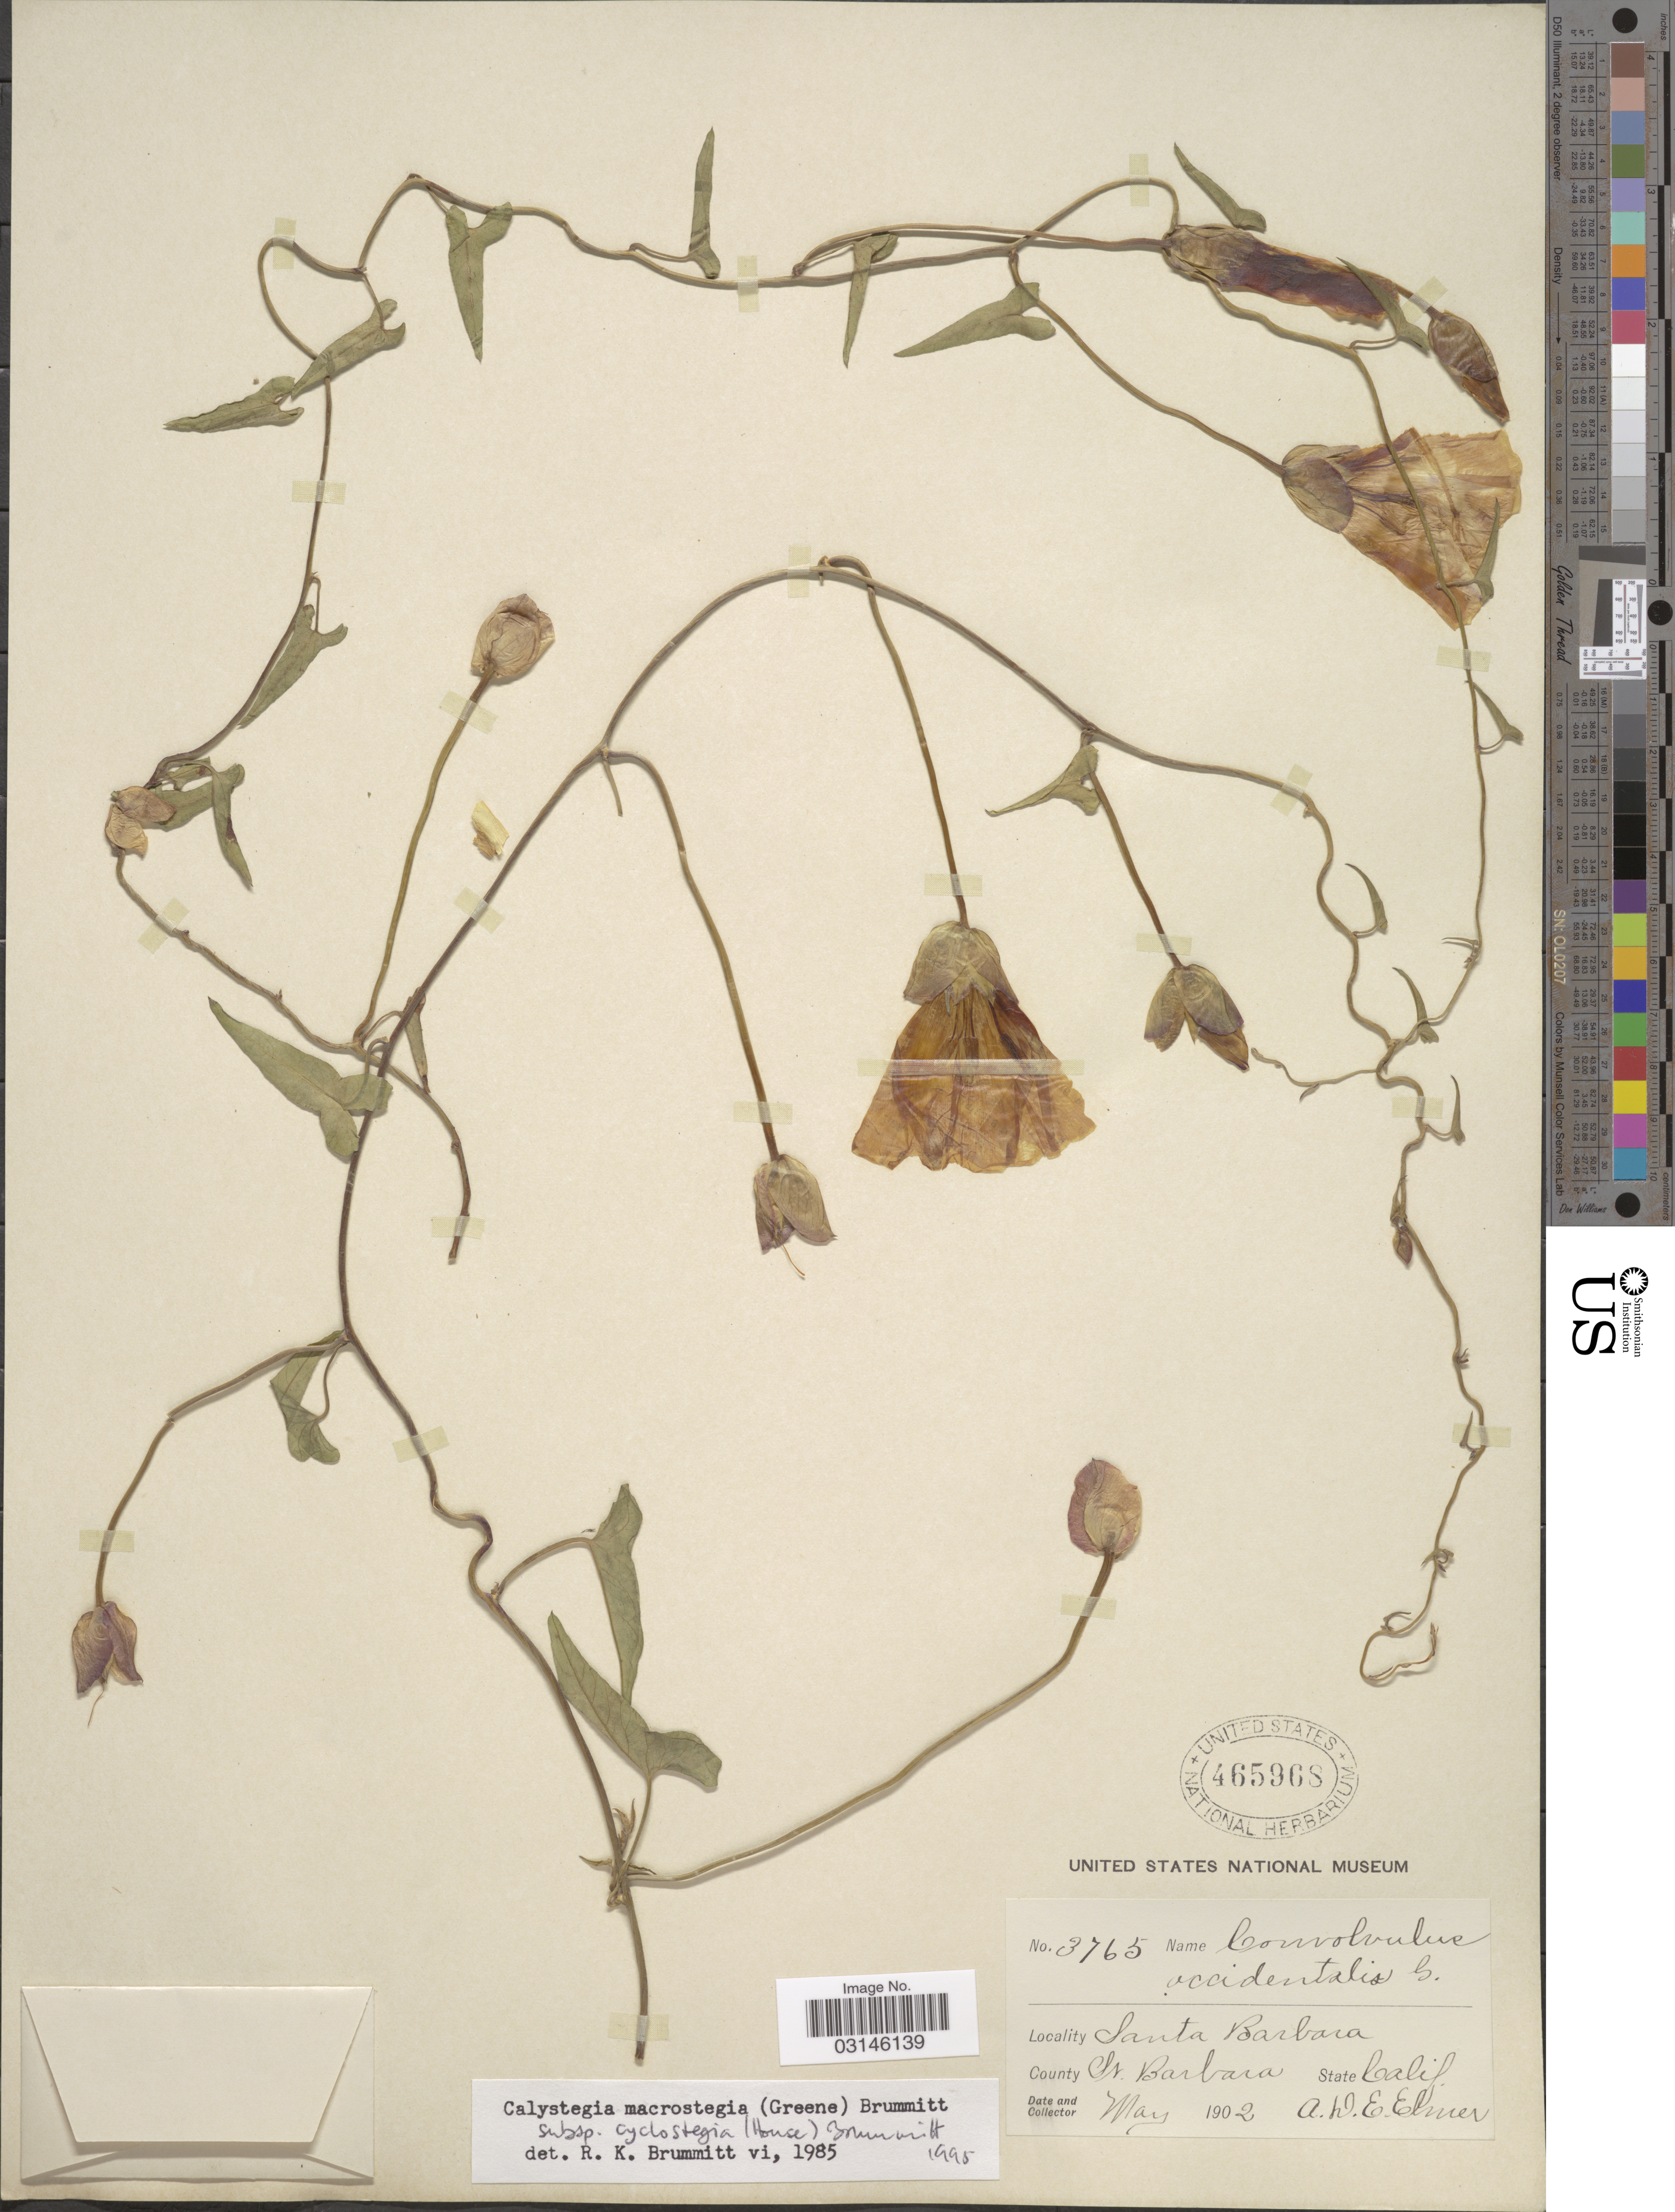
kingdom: Plantae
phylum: Tracheophyta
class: Magnoliopsida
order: Solanales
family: Convolvulaceae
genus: Calystegia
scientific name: Calystegia macrostegia subsp. cyclostegia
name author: Brummitt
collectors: A. D. E. Elmer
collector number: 3765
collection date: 1902-05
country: United States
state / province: California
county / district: Santa Barbara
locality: Santa Barbara. County Sr. Barbara. State Calif.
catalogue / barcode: US 465968